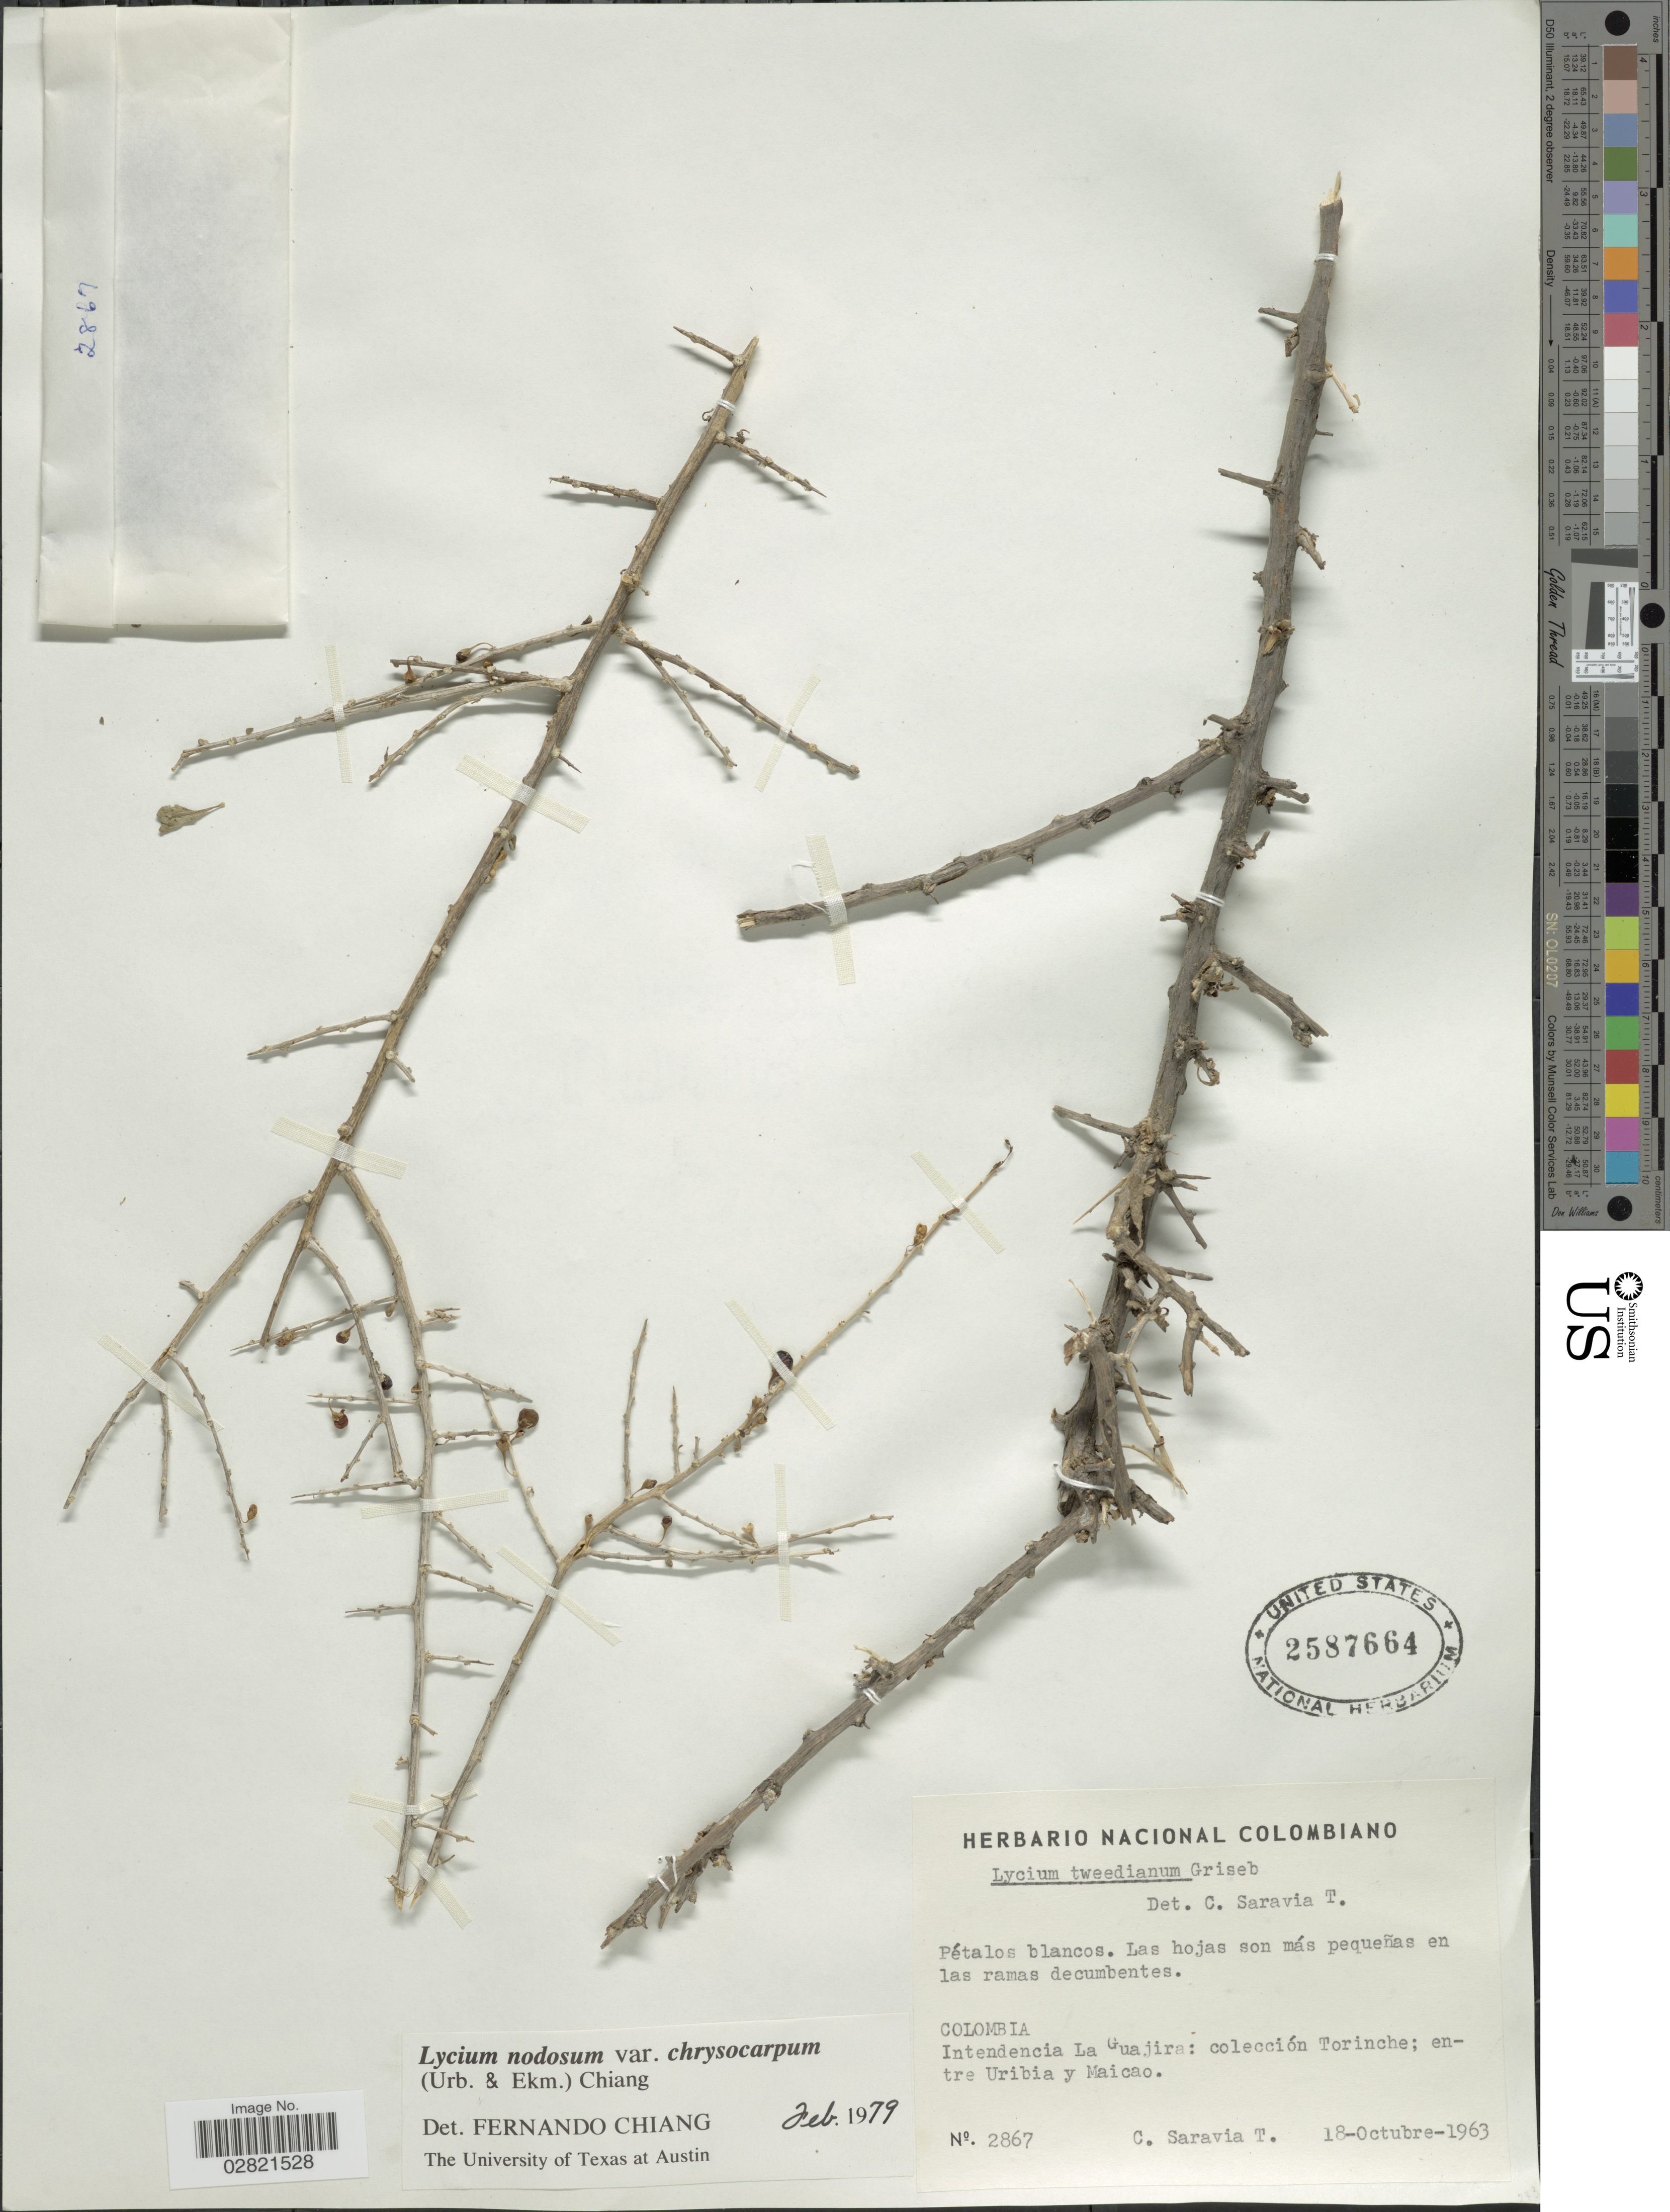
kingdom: Plantae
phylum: Tracheophyta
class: Magnoliopsida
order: Solanales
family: Solanaceae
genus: Lycium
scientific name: Lycium nodosum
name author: Miers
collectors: C. Saravia T.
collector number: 2867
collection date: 1963-10-18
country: Colombia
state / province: La Guajira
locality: Intendencia La Guajira: colección Torinche; entre Uribia y Maicao.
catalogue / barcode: US 2587664